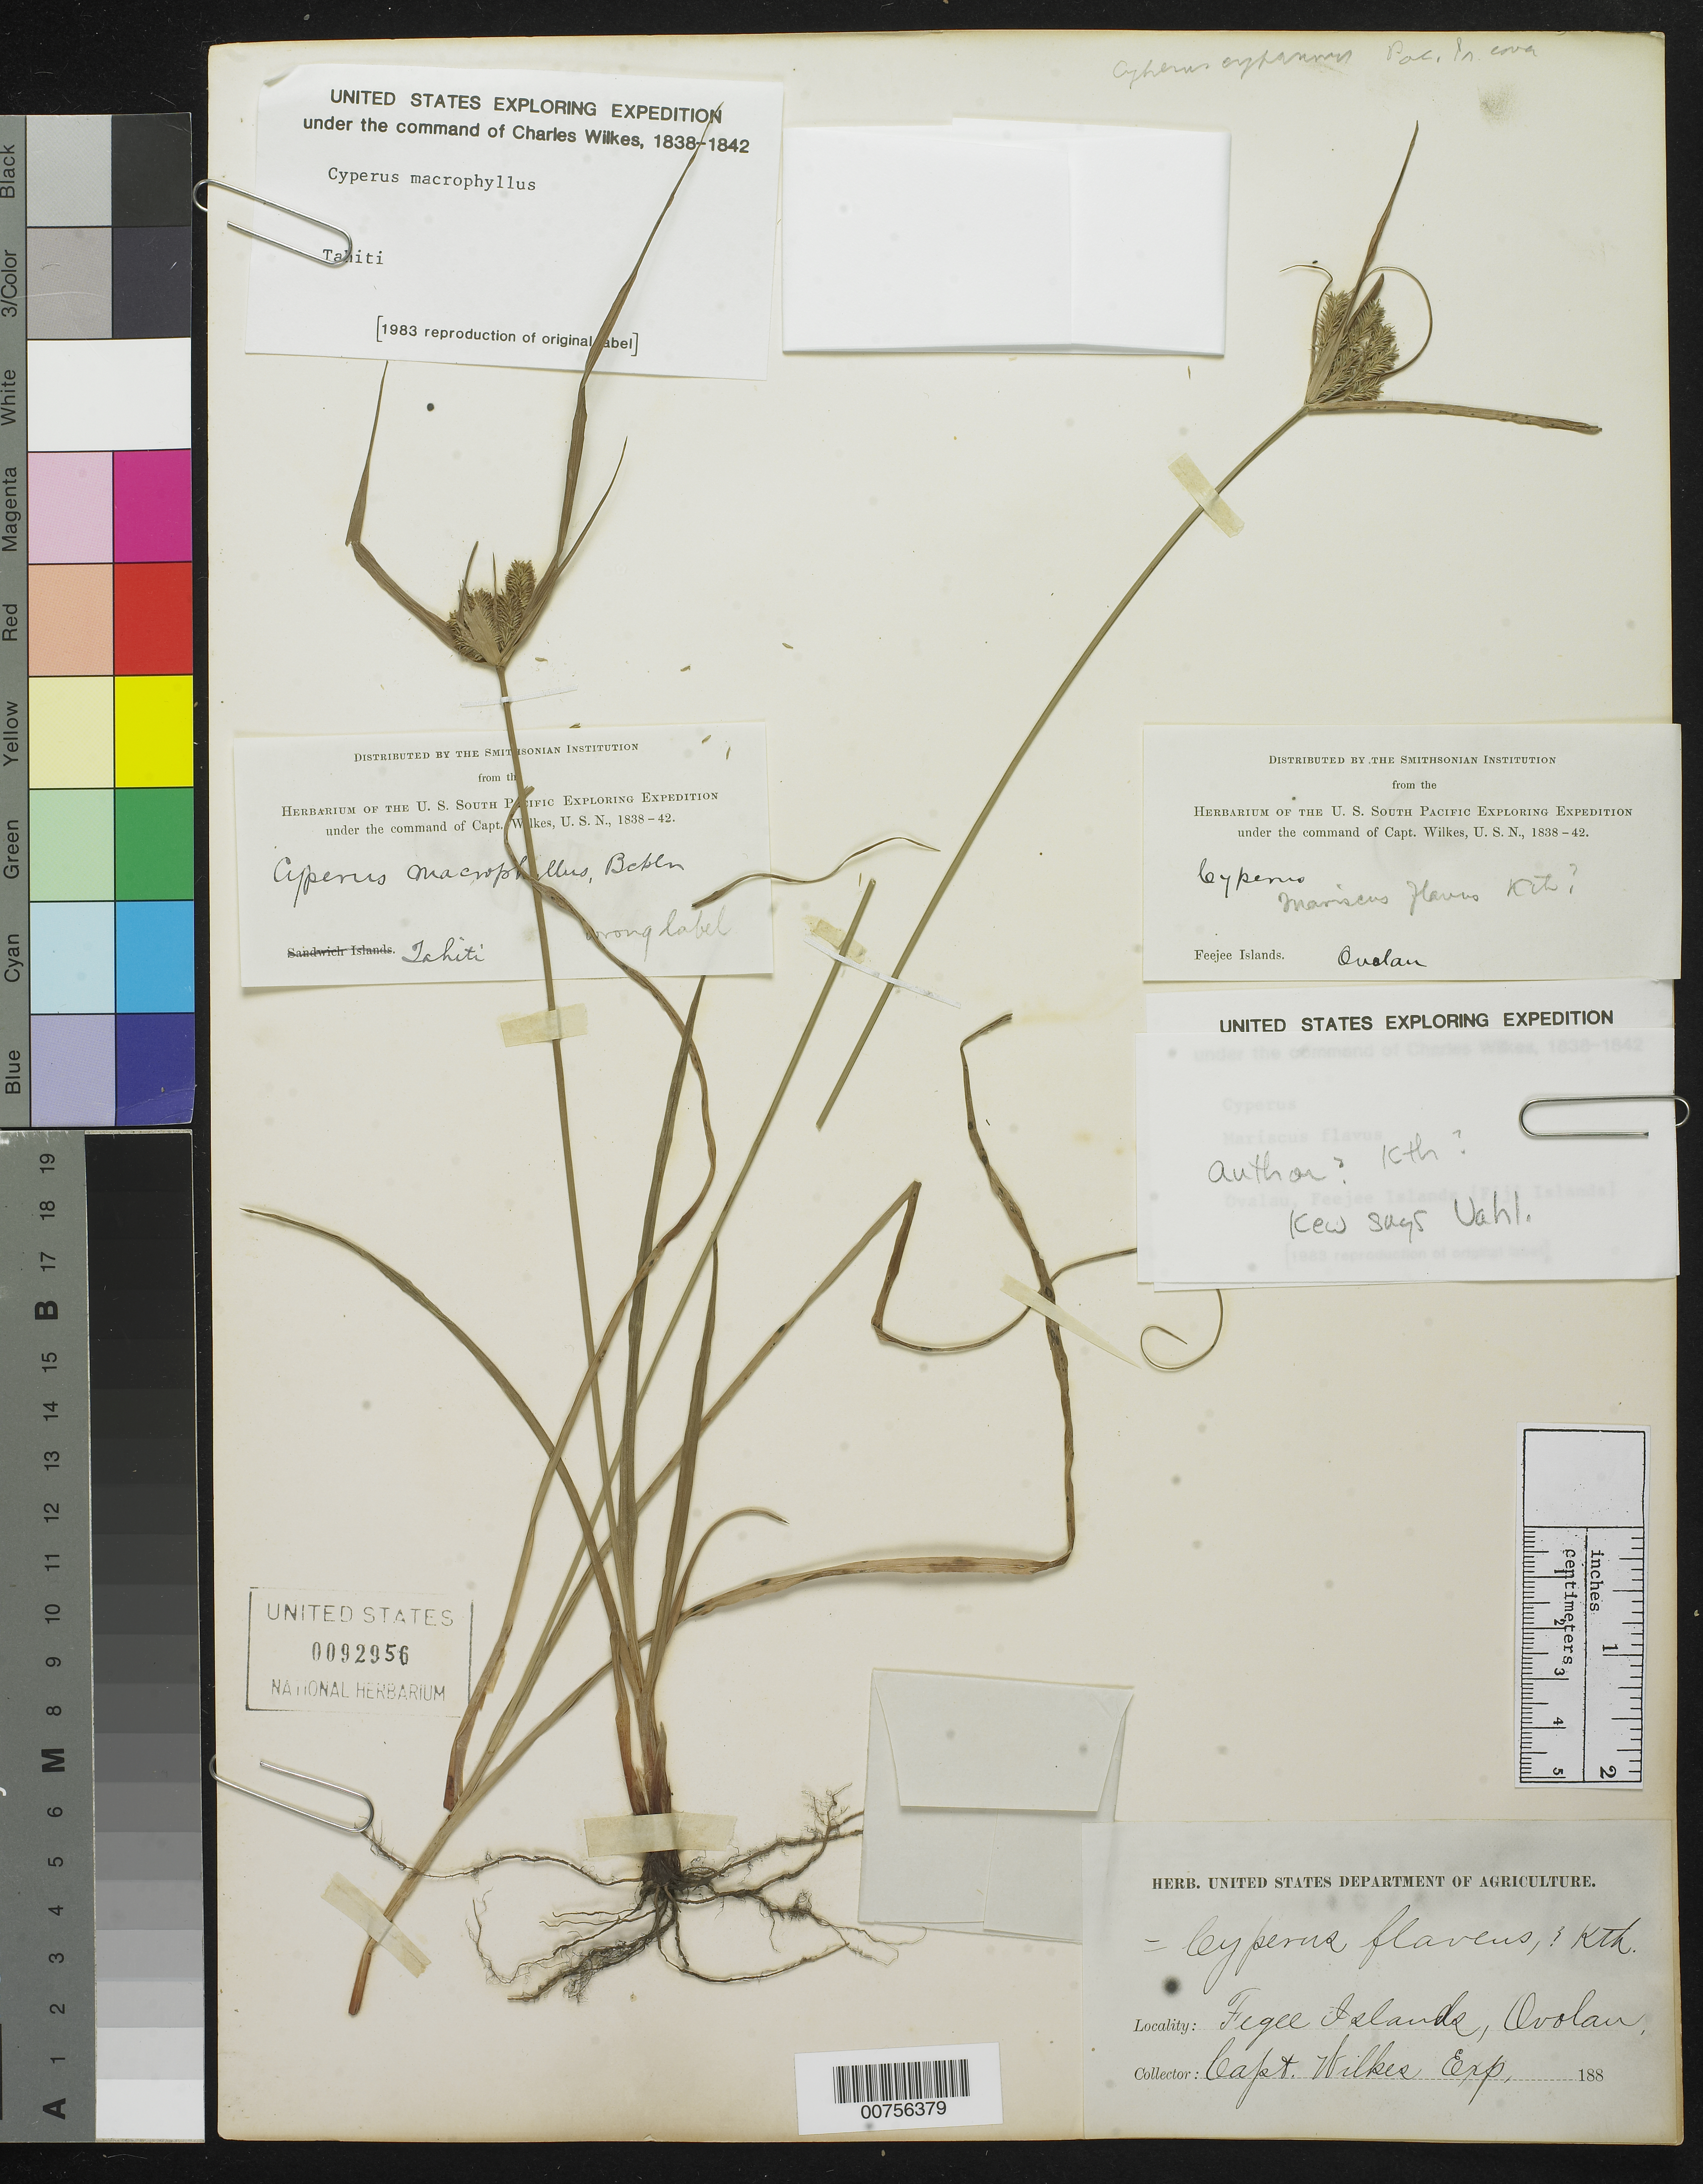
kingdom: Plantae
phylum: Tracheophyta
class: Liliopsida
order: Poales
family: Cyperaceae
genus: Cyperus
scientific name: Cyperus macrophyllus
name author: (Brongn.) Boeckeler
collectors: Wilkes Explor. Exped.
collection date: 1838/1842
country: Fiji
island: Ovalau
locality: Feejee Islands. Ovalau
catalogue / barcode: US 92956